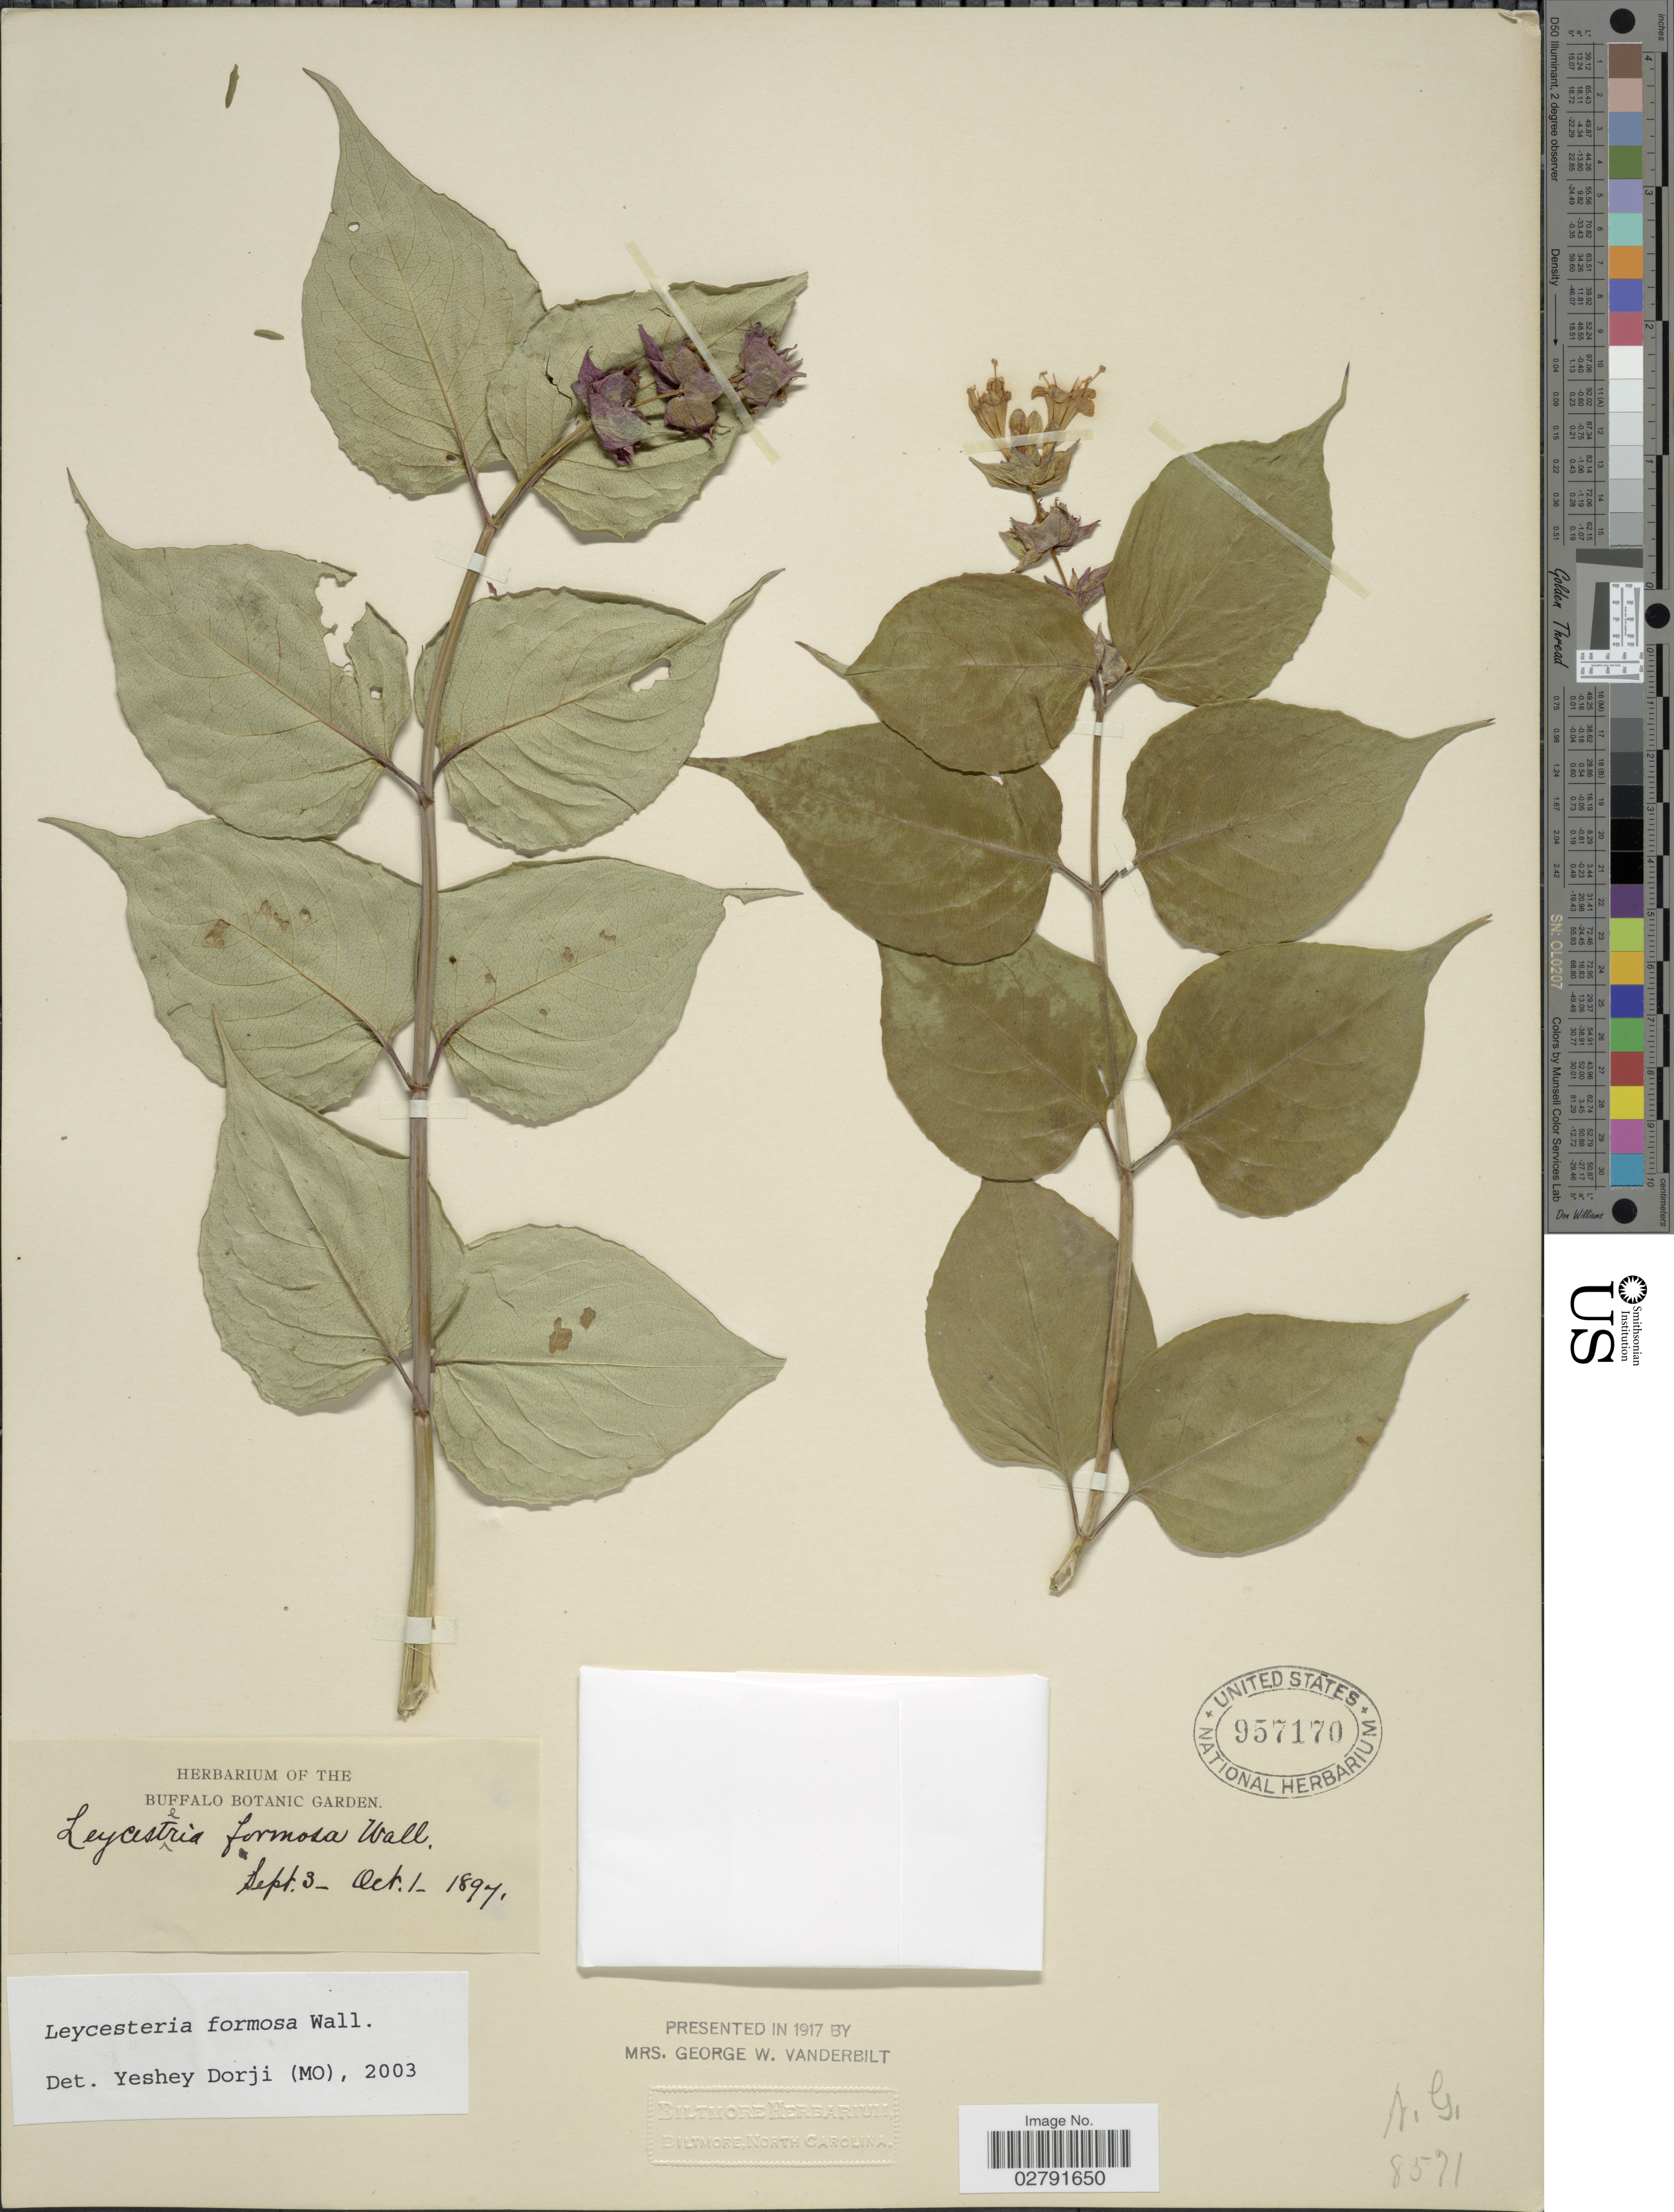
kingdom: Plantae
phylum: Tracheophyta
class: Magnoliopsida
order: Dipsacales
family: Caprifoliaceae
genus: Leycesteria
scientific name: Leycesteria formosa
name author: Wall.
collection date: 1897-09-03/1897-10-01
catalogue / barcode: US 957170